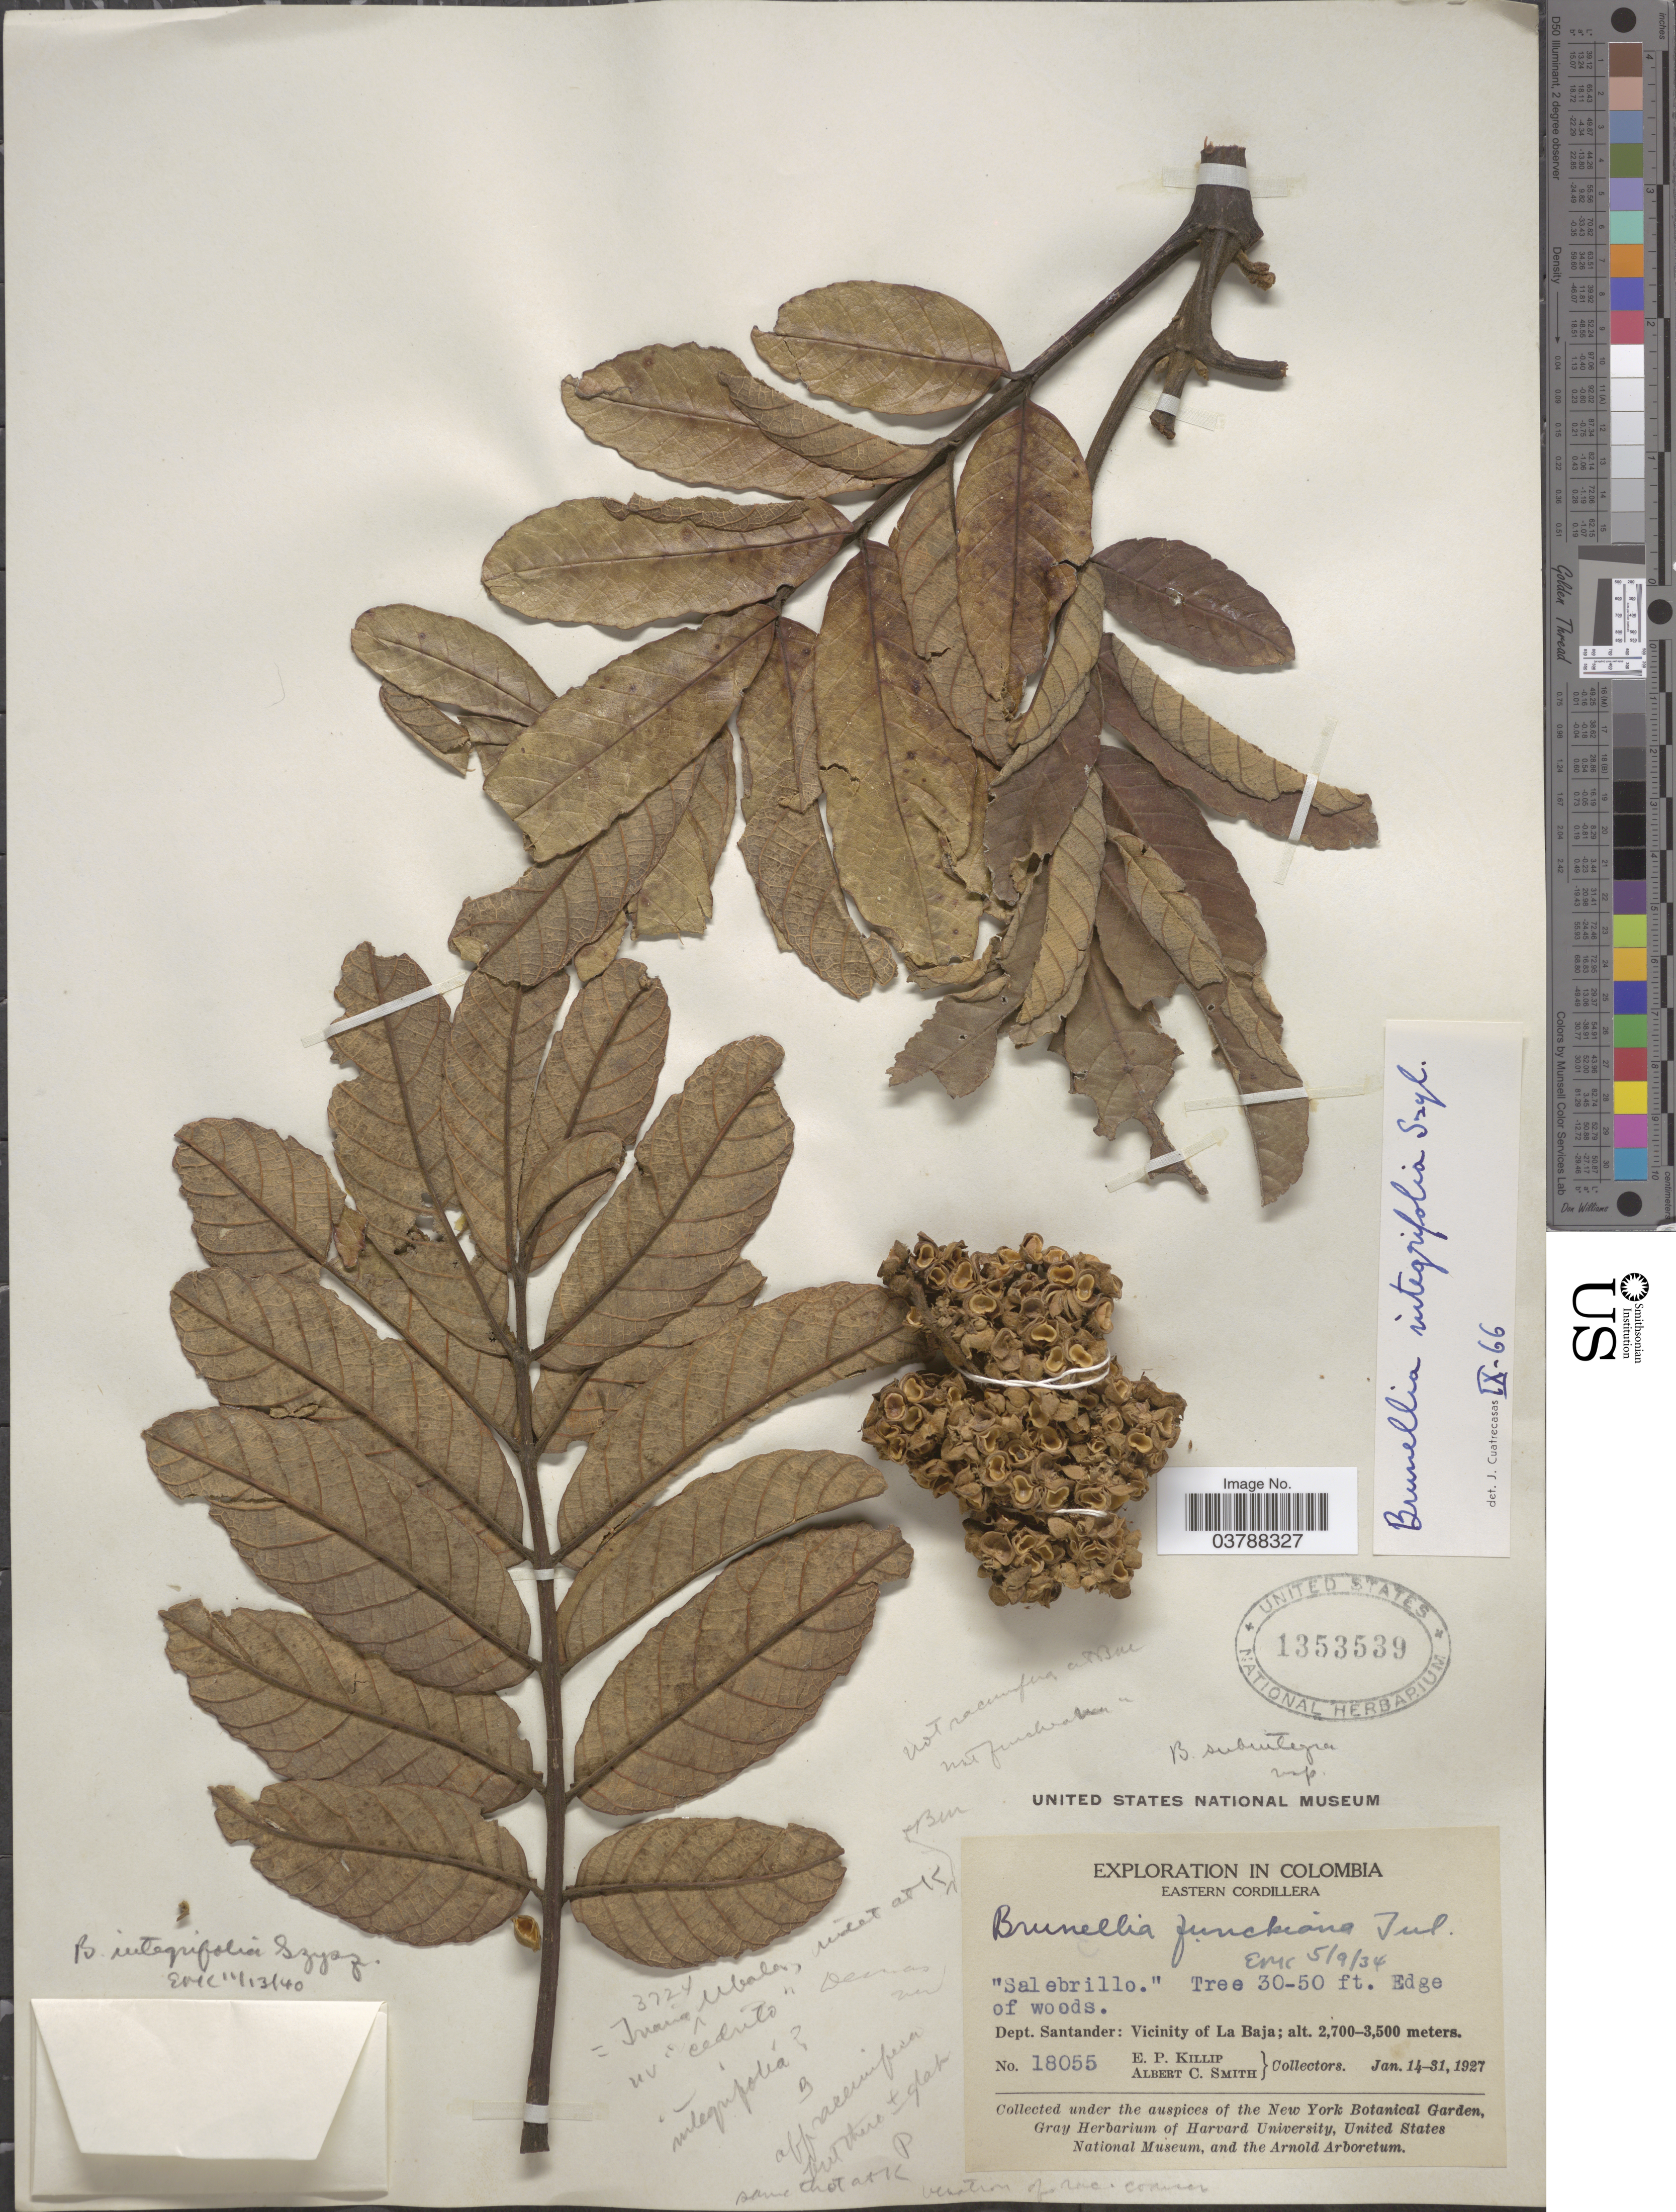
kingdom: Plantae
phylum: Tracheophyta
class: Magnoliopsida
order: Oxalidales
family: Brunelliaceae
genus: Brunellia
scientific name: Brunellia integrifolia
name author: Szyszyl.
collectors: E. P. Killip & A. C. Smith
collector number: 18055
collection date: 1927-01-14/1927-01-31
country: Colombia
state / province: Santander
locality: Eastern Cordillera. Dept. Santander: Vicinity of La Baja.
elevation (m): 2700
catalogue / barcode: US 1353539